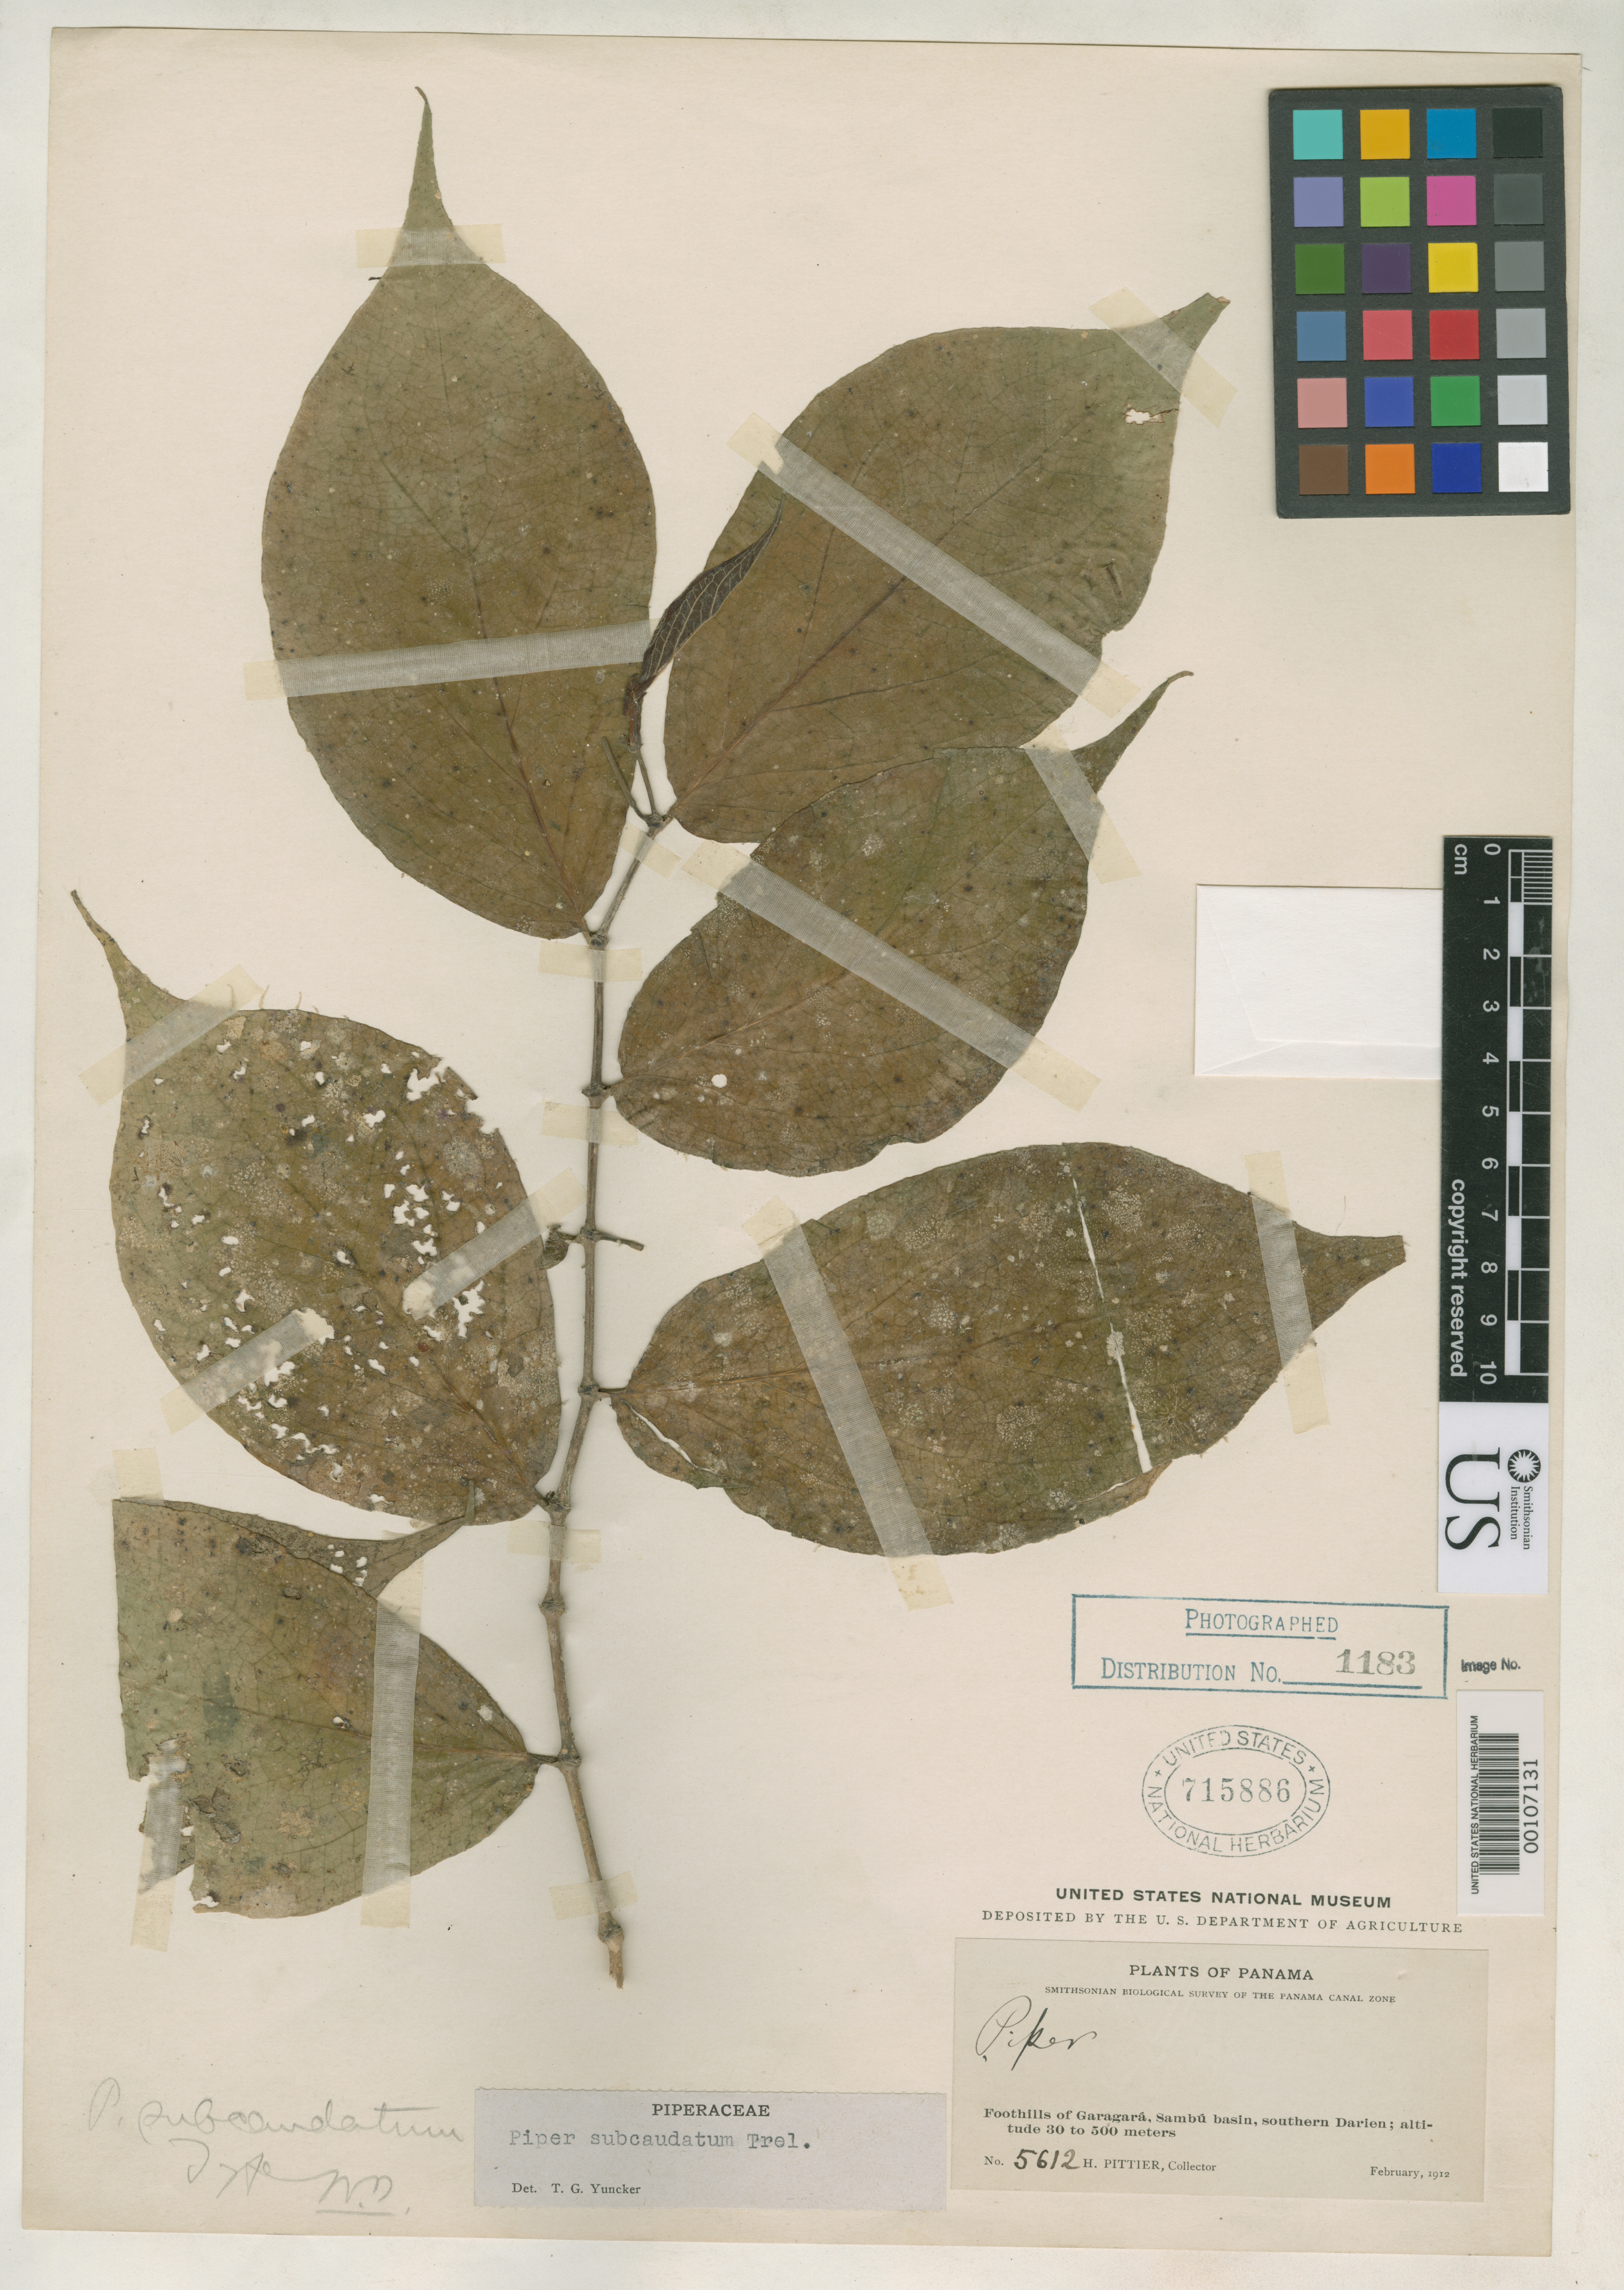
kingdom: Plantae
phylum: Tracheophyta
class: Magnoliopsida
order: Piperales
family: Piperaceae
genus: Piper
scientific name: Piper subcaudatum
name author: Trel.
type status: Holotype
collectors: H. F. Pittier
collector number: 5612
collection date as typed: Feb 1912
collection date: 1912-02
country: Panama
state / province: Darién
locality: Garagara, Sambu Basin.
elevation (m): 30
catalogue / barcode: US 715886